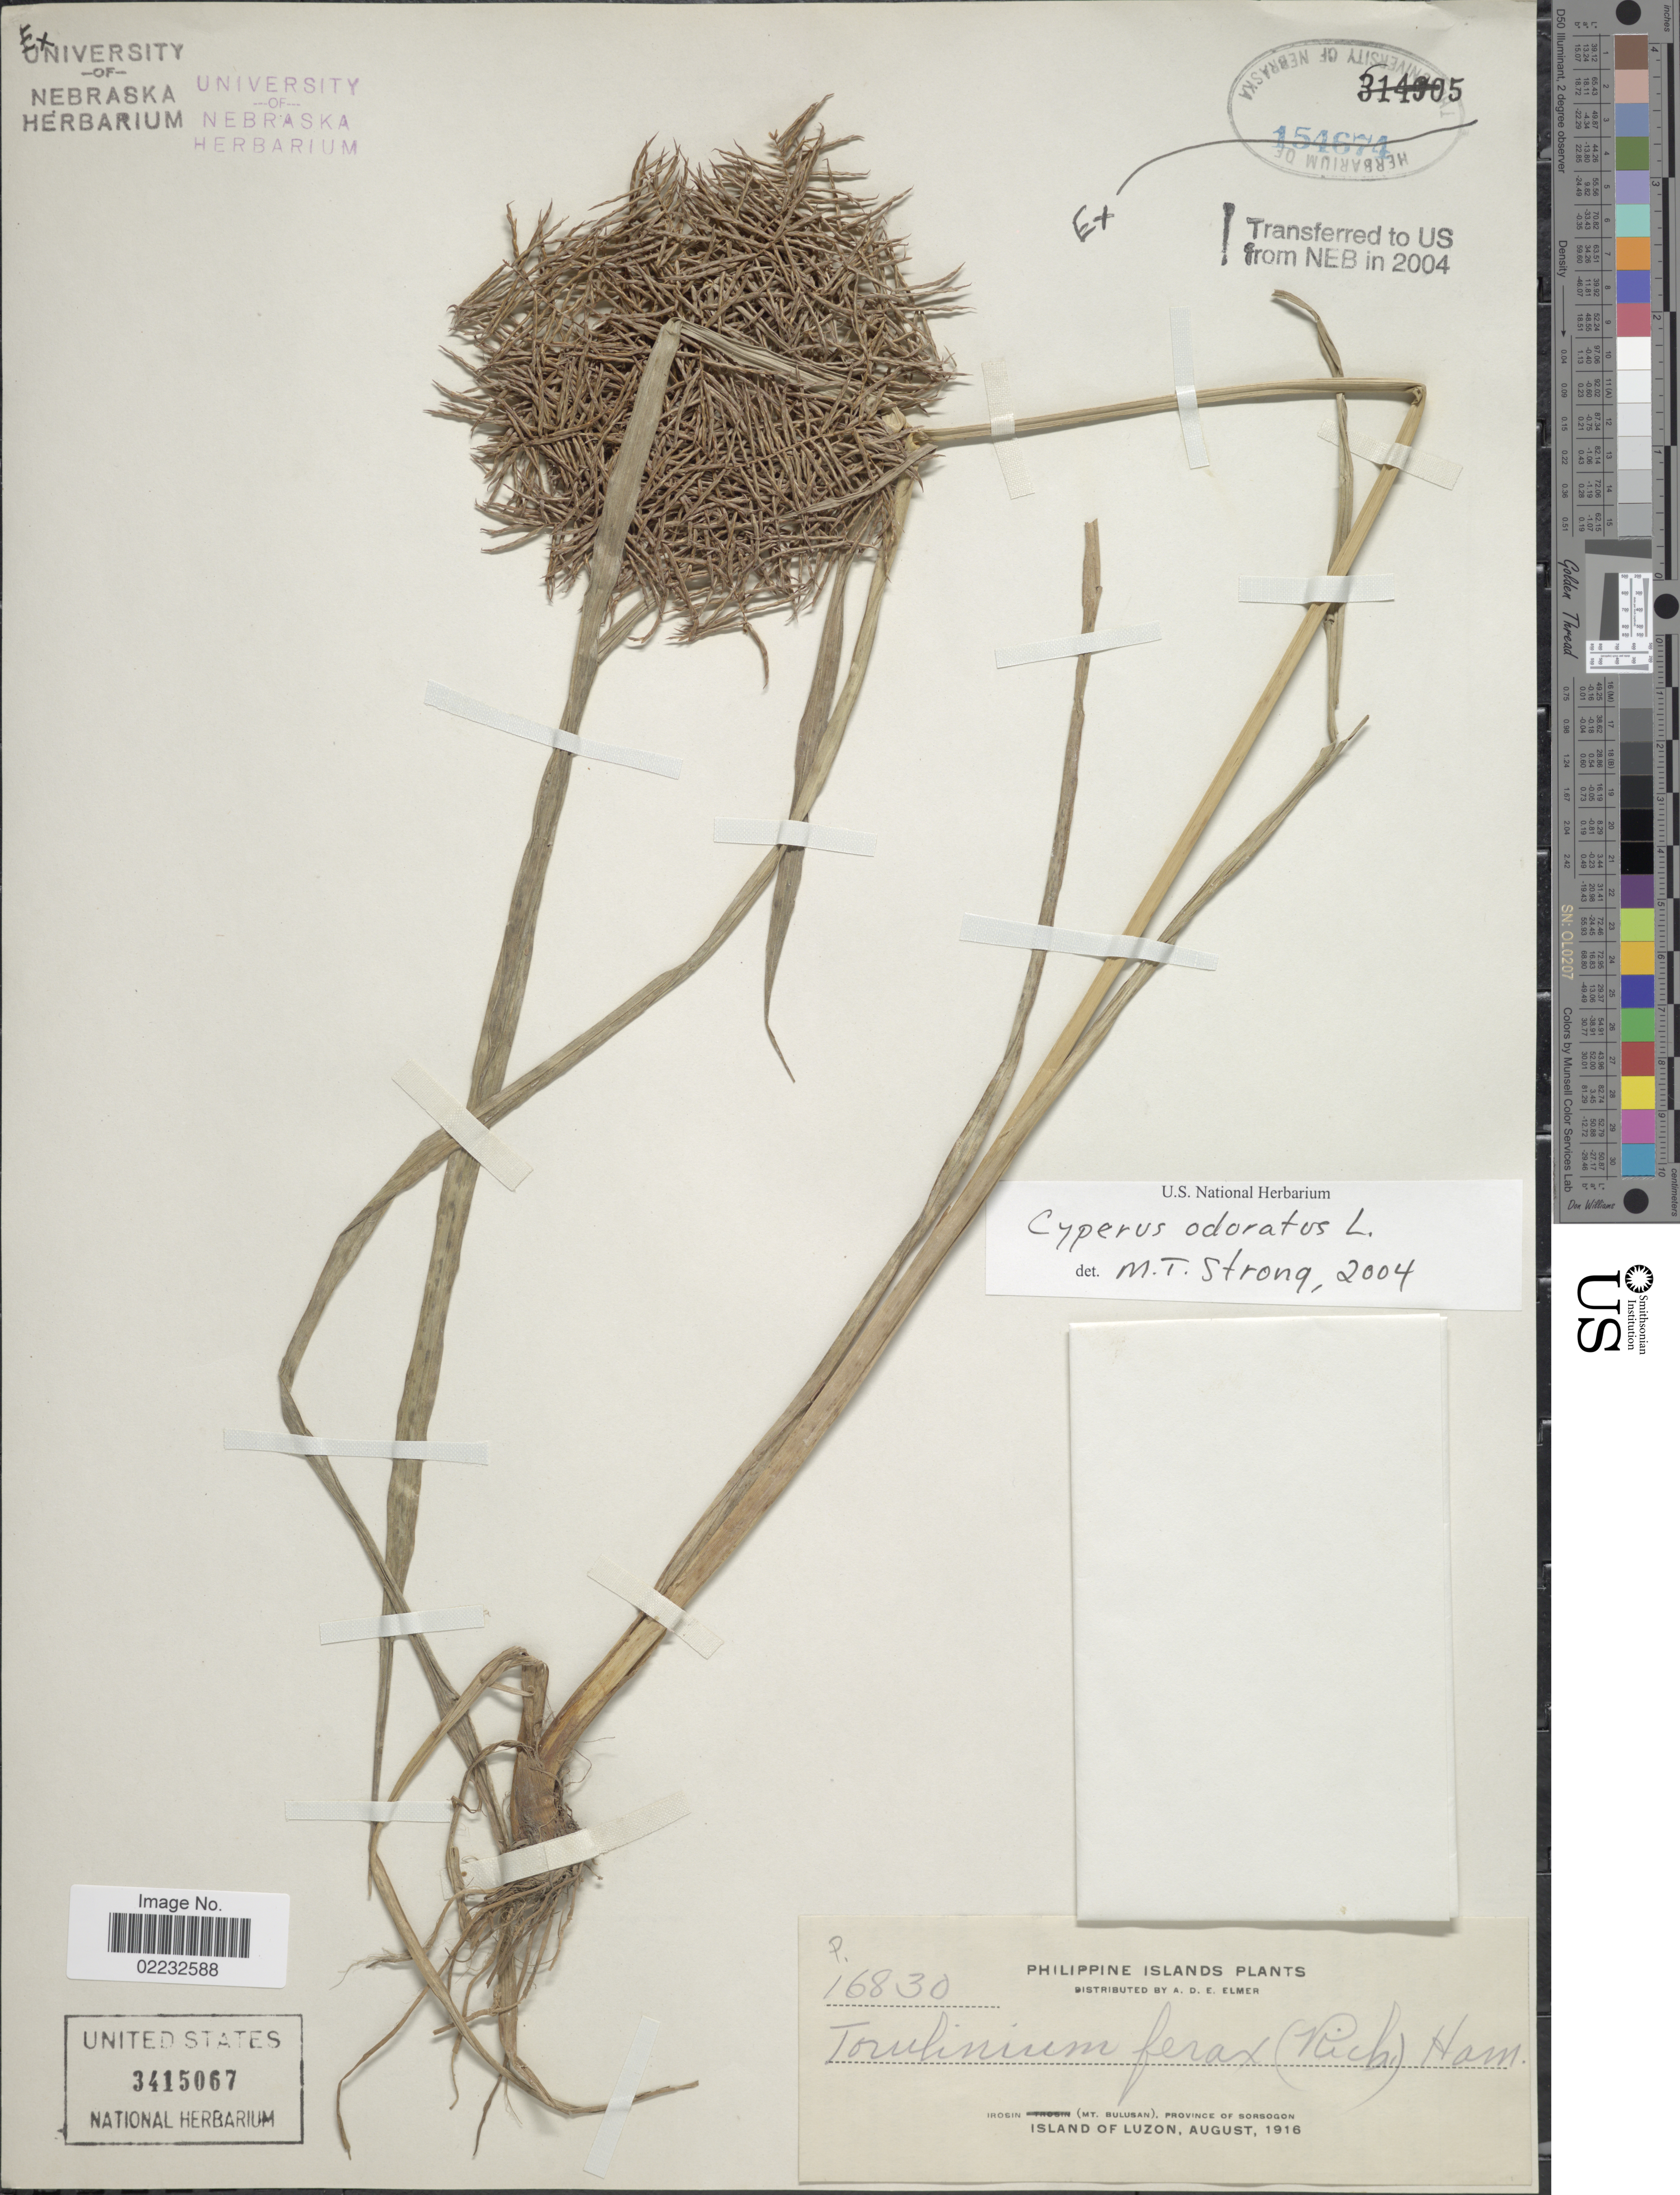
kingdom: Plantae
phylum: Tracheophyta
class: Liliopsida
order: Poales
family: Cyperaceae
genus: Cyperus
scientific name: Cyperus odoratus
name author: L.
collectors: A. D. E. Elmer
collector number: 16830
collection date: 1916-08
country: Philippines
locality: Irosin (Mt. Bulusan), Province of Sorsogon. Island of Luzon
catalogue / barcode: US 3415067